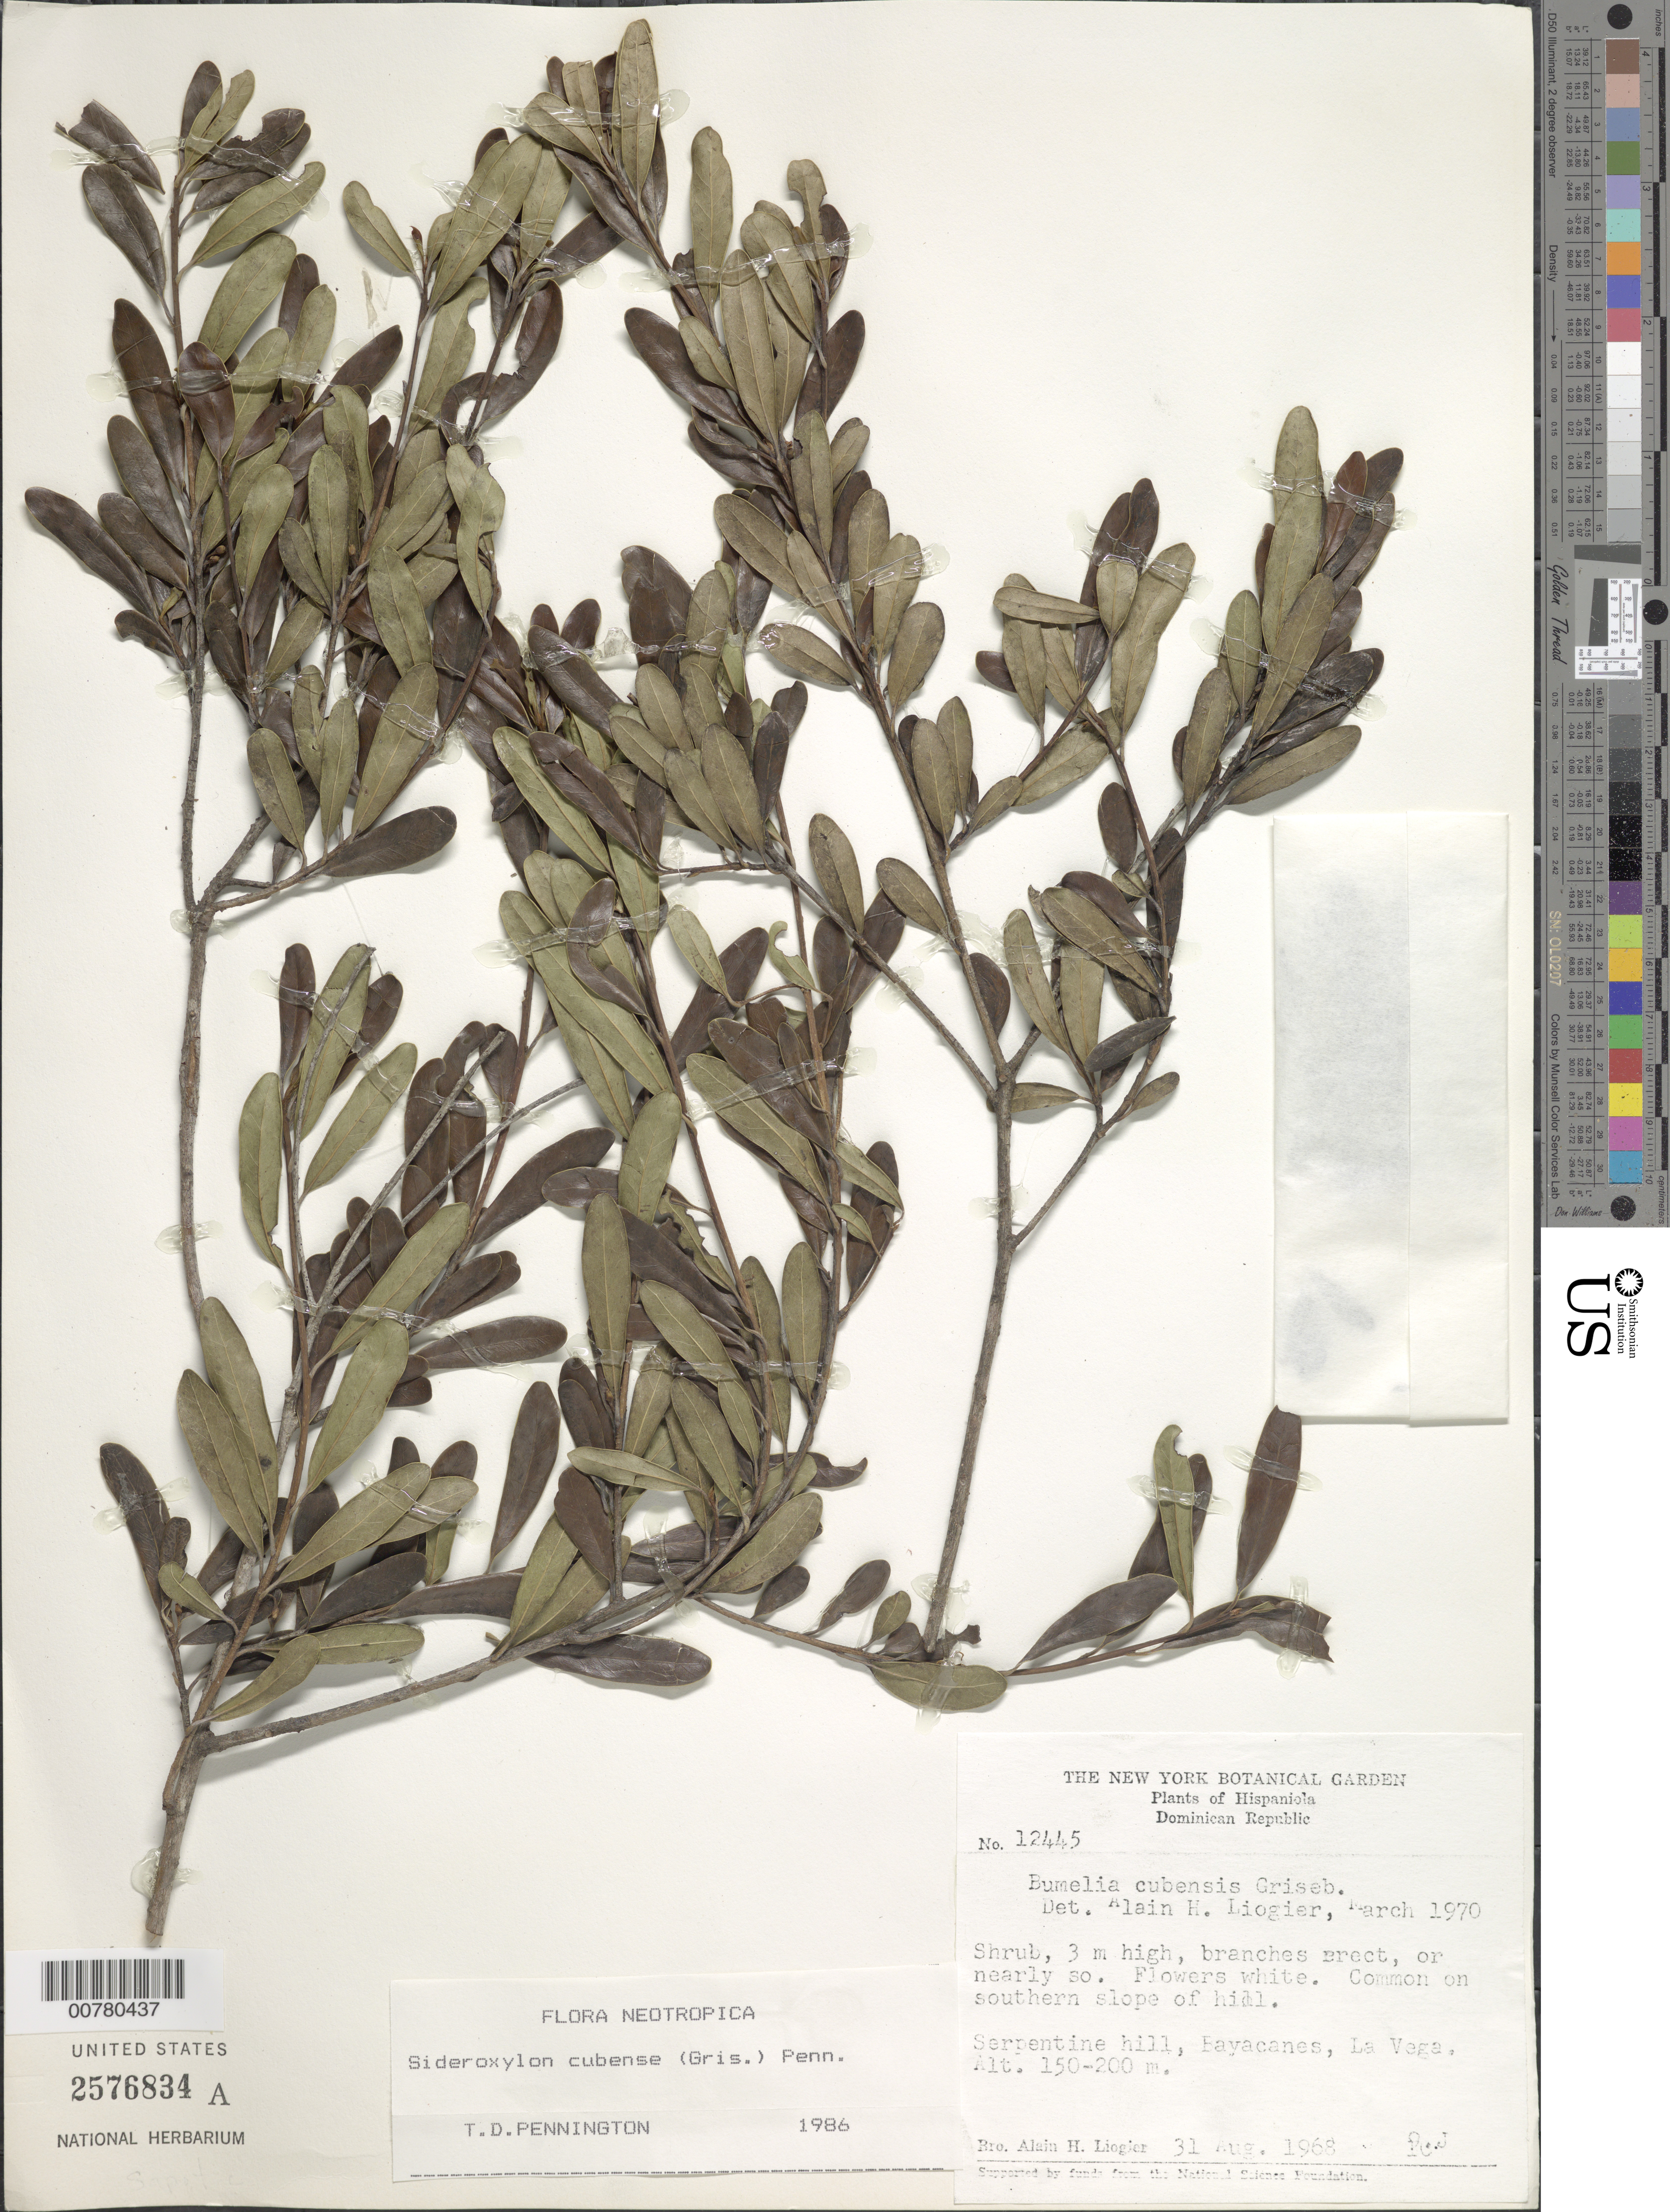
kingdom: Plantae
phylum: Tracheophyta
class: Magnoliopsida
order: Ericales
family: Sapotaceae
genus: Sideroxylon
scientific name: Sideroxylon cubense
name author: (Griseb.) T.D. Penn.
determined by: Pennington, T. D., (K)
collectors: A. H. Liogier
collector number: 12445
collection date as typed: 31 Aug 1968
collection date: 1968-08-31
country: Dominican Republic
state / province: La Vega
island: Hispaniola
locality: Bayacanes.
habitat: Serpentine hill.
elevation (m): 150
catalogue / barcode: US 2576834A